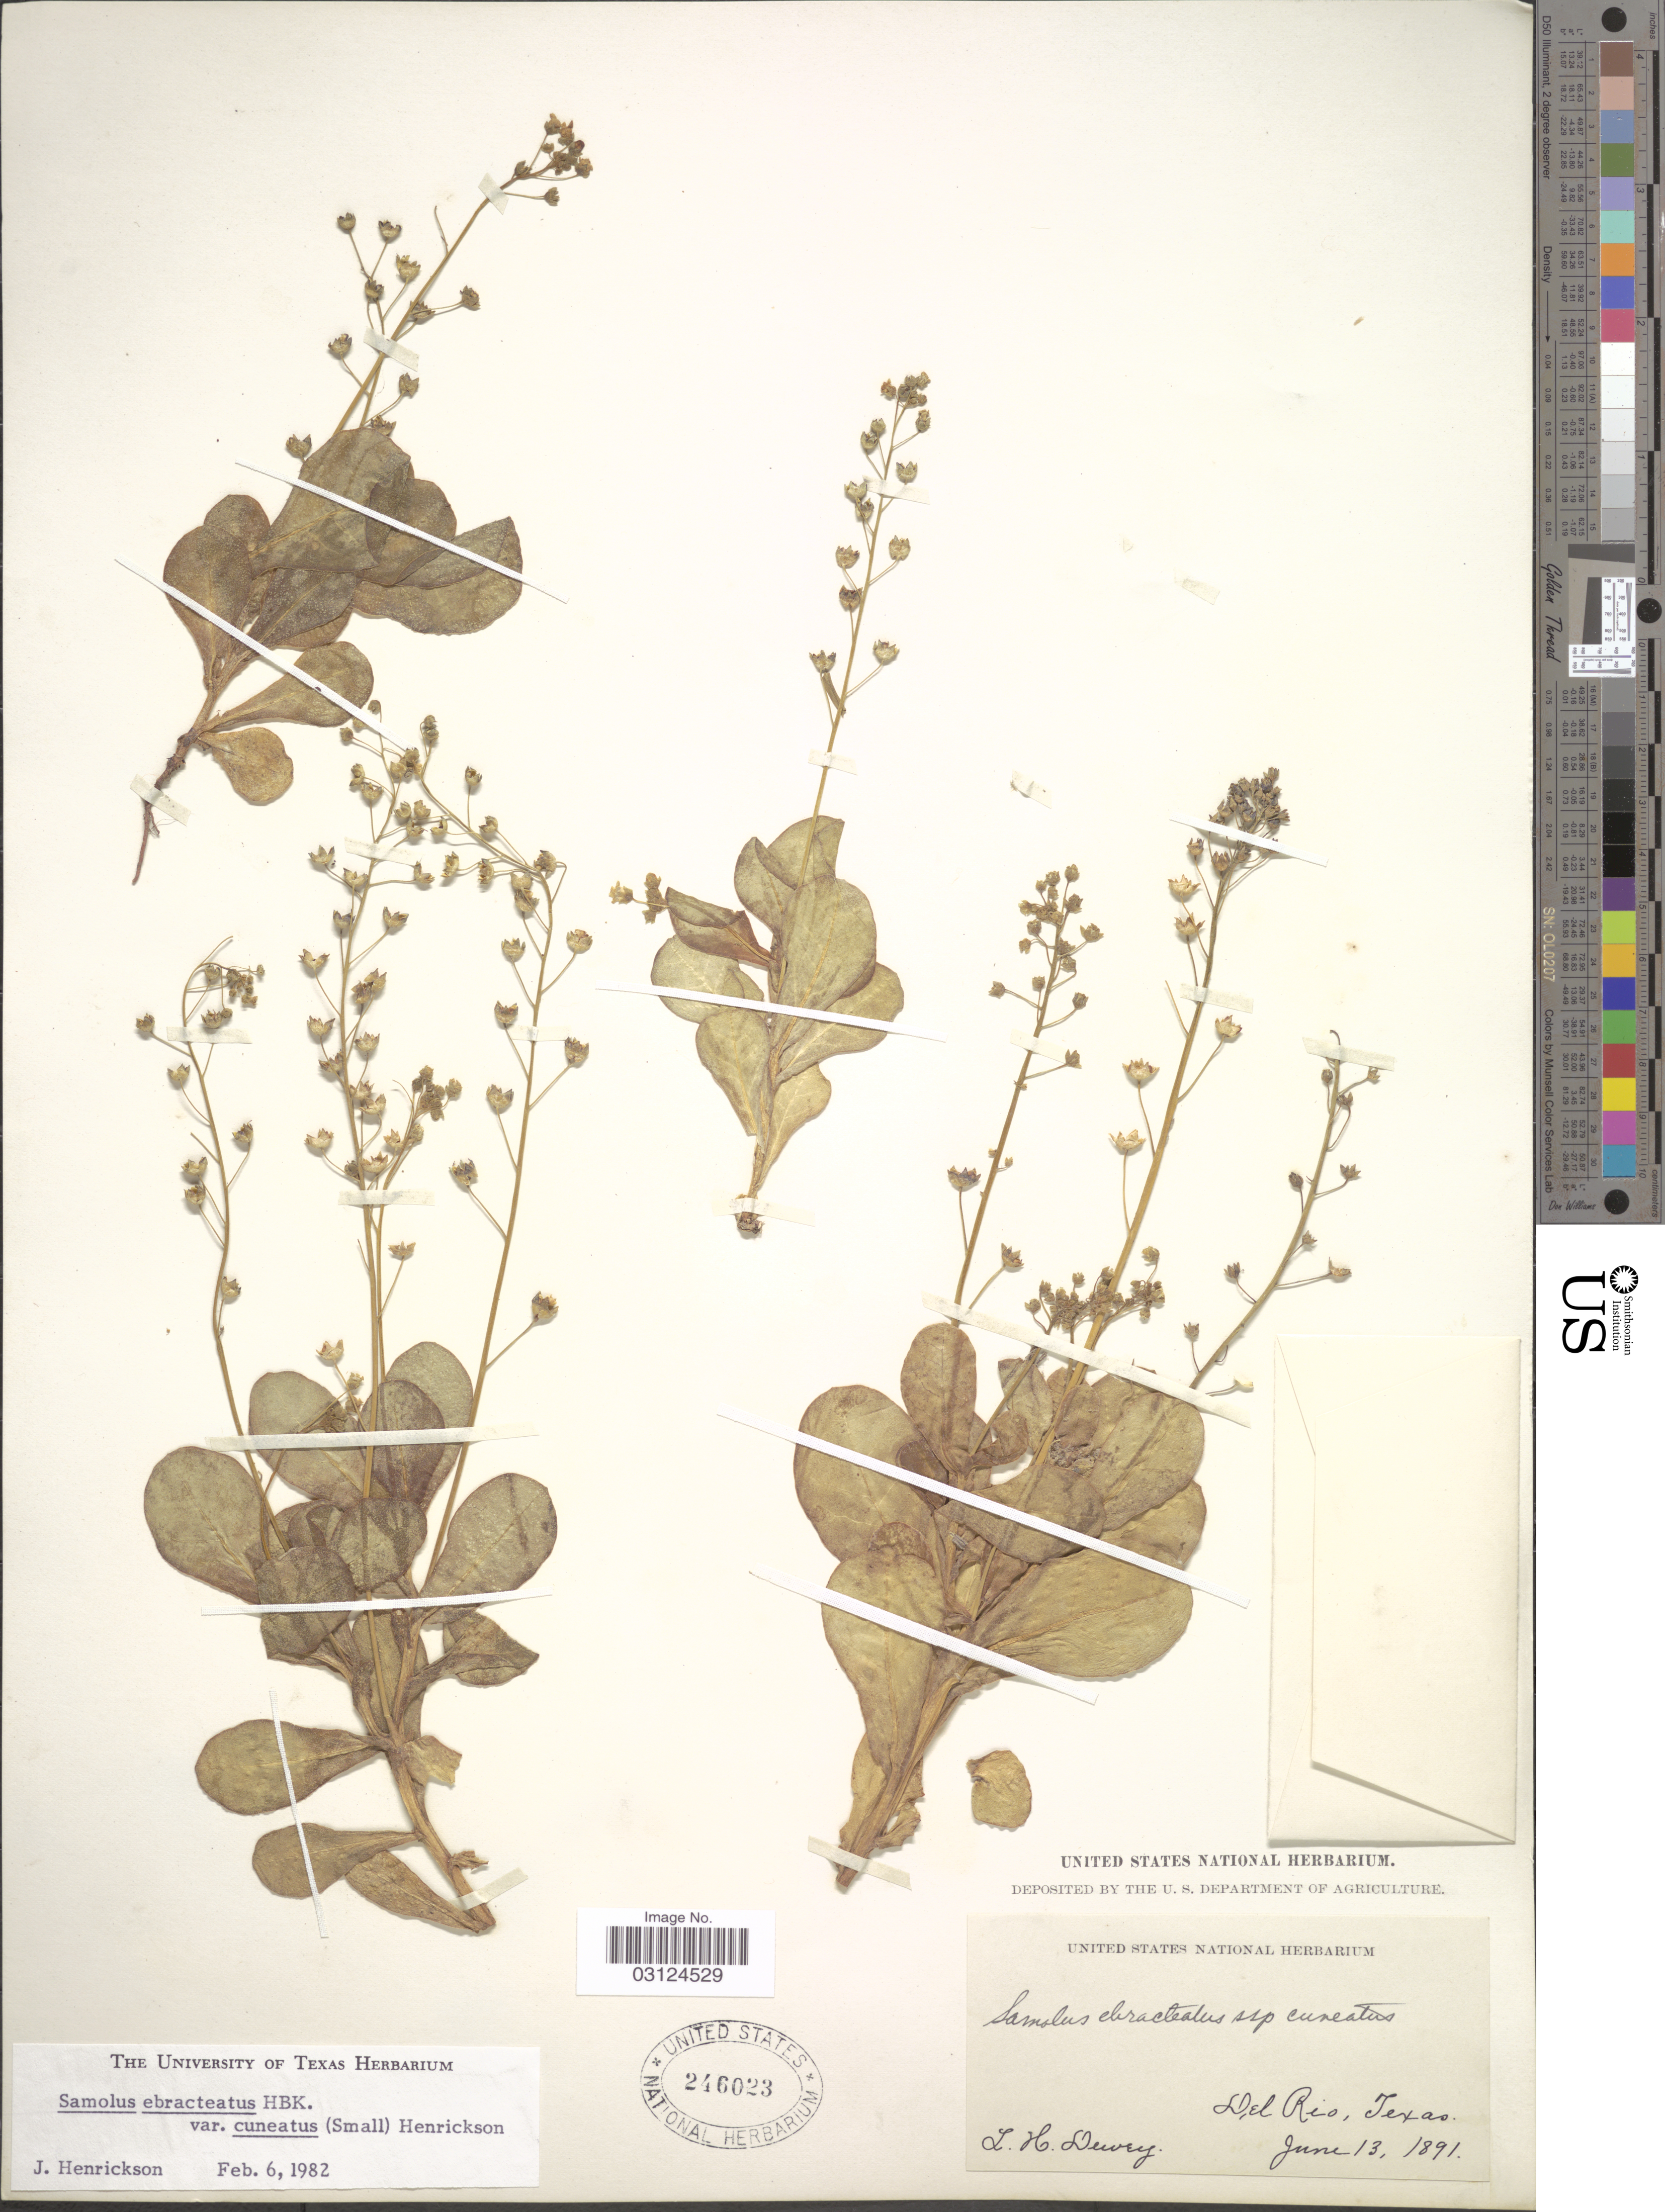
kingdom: Plantae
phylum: Tracheophyta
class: Magnoliopsida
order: Ericales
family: Primulaceae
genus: Samolus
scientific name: Samolus ebracteatus subsp. cuneatus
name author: (Small) R. Knuth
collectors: L. H. Dewey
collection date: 1891-06-13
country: United States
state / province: Texas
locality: Del Rio.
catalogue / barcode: US 246023